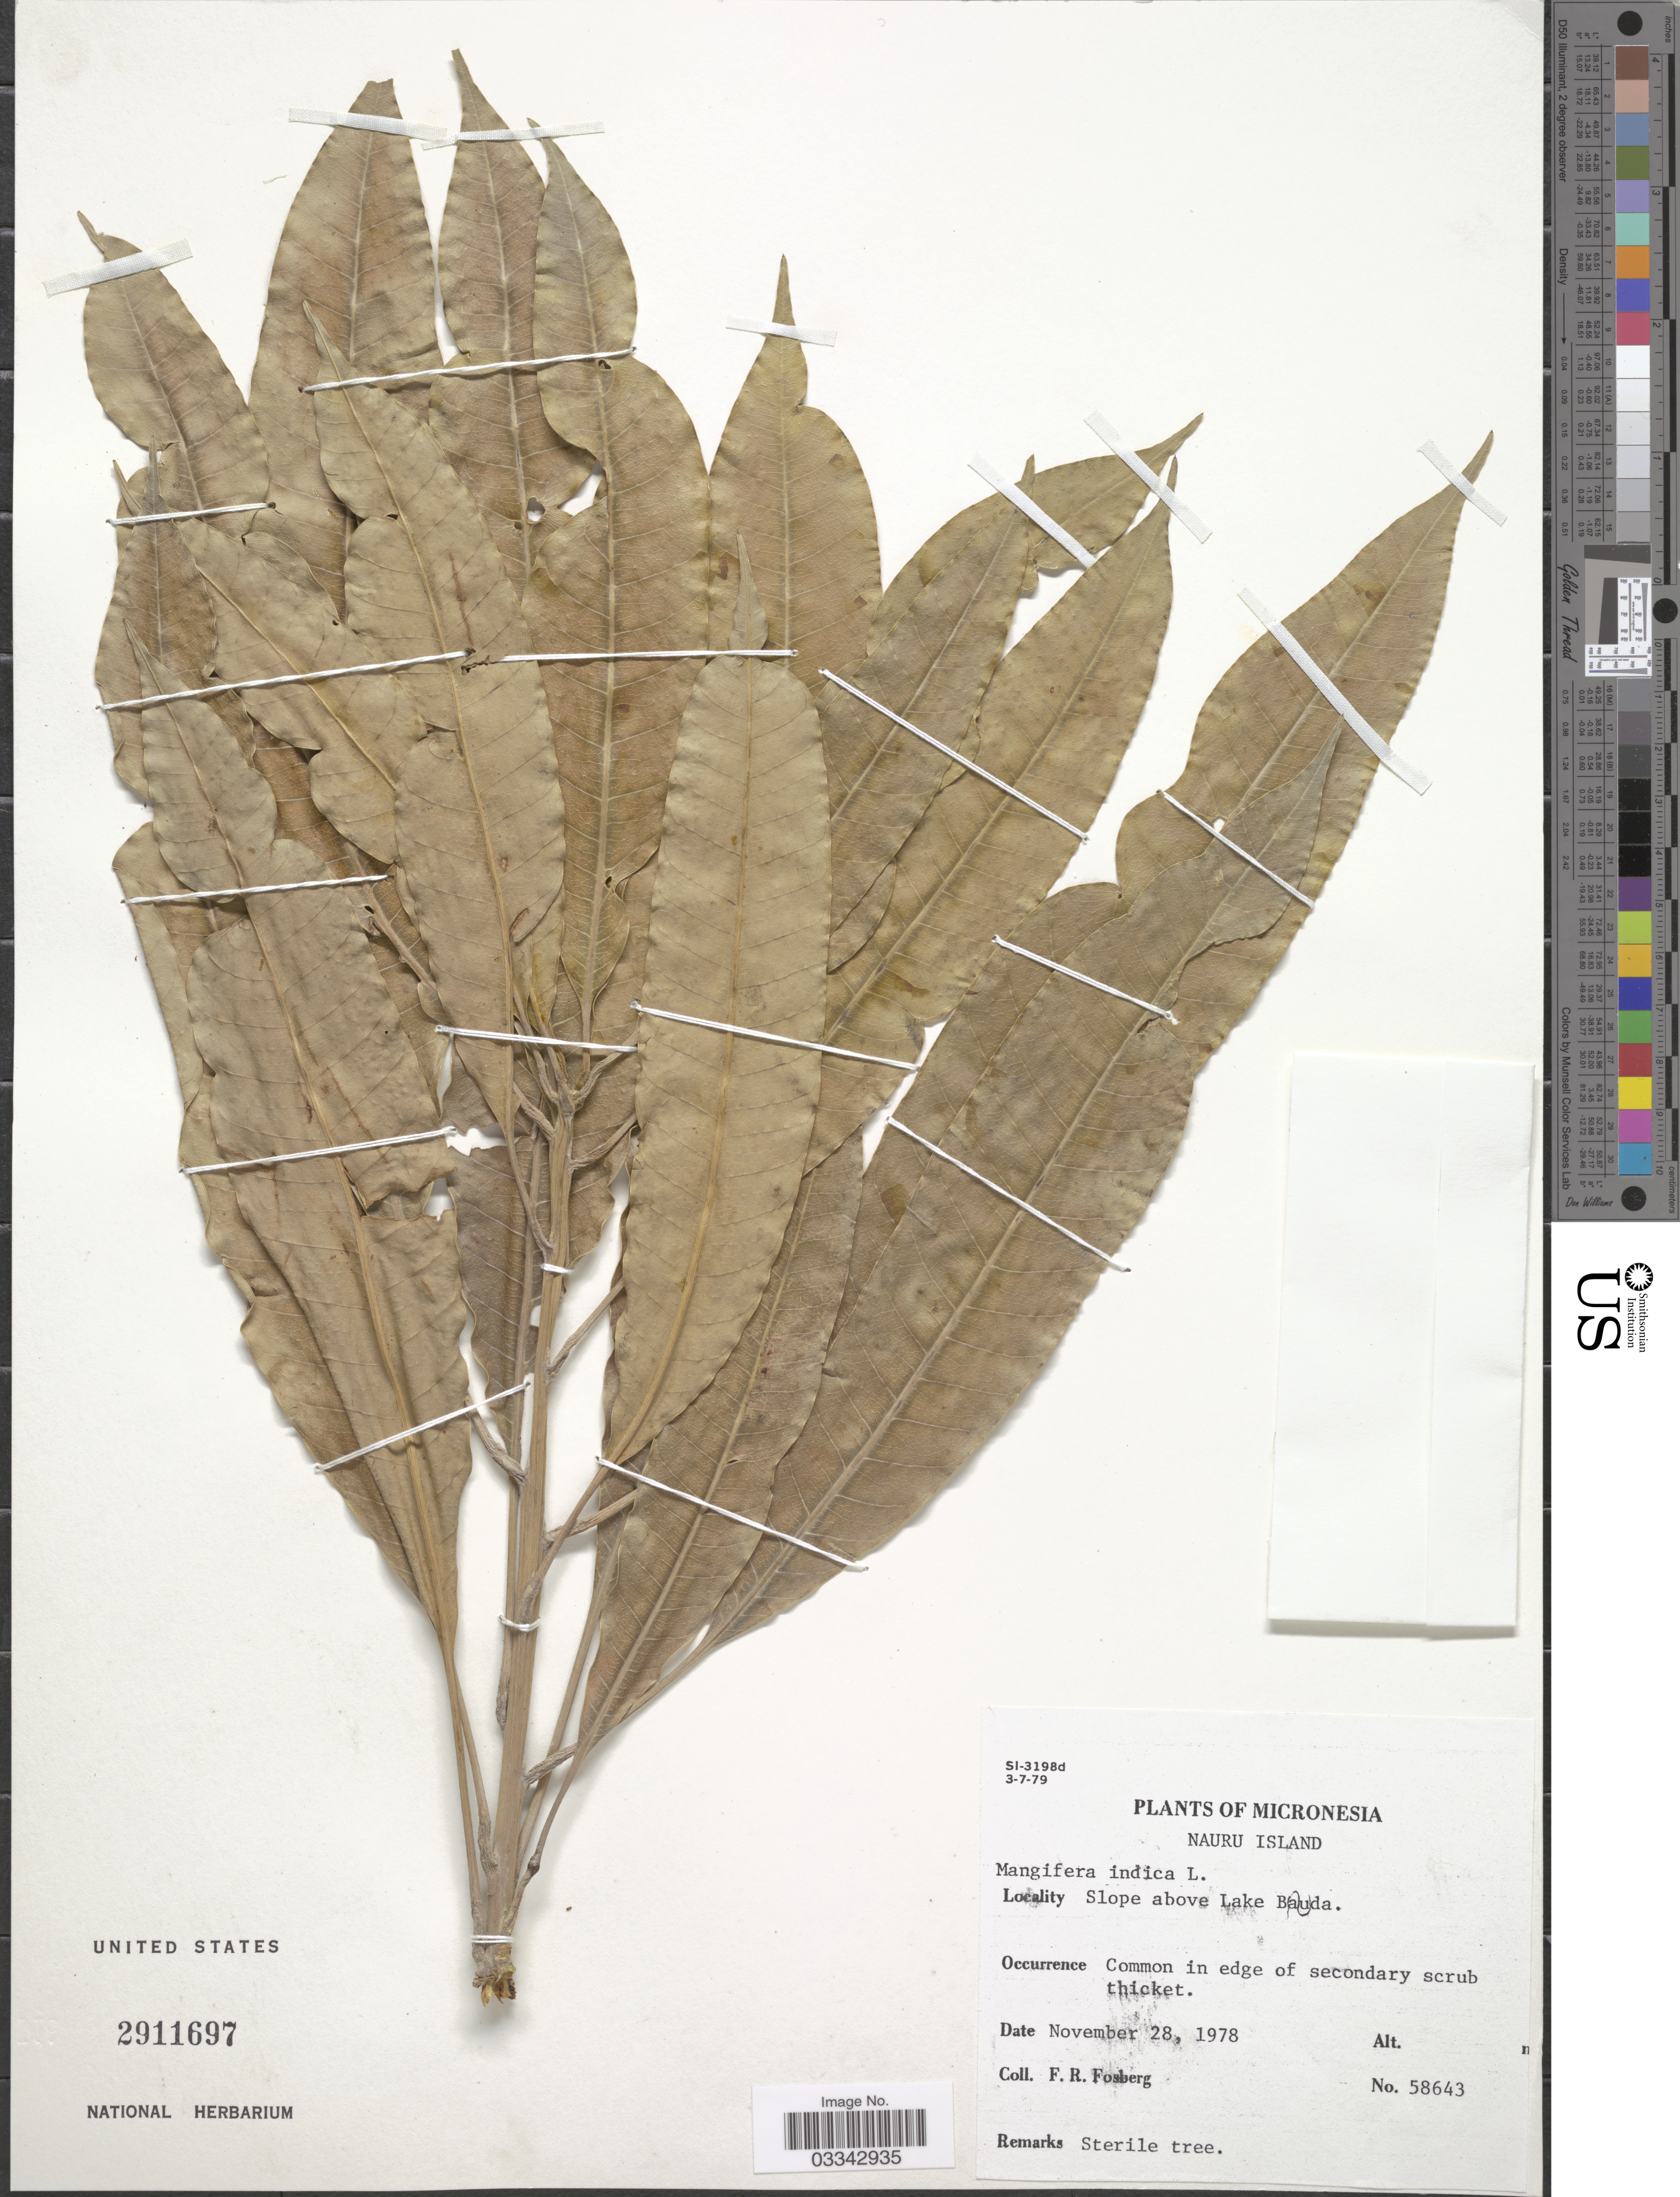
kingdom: Plantae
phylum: Tracheophyta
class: Magnoliopsida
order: Sapindales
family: Anacardiaceae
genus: Mangifera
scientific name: Mangifera indica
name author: L.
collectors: F. R. Fosberg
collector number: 58643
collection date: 1978-11-28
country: Nauru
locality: Micronesia. Nauru Island. Slope above Lake Buada.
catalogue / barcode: US 2911697